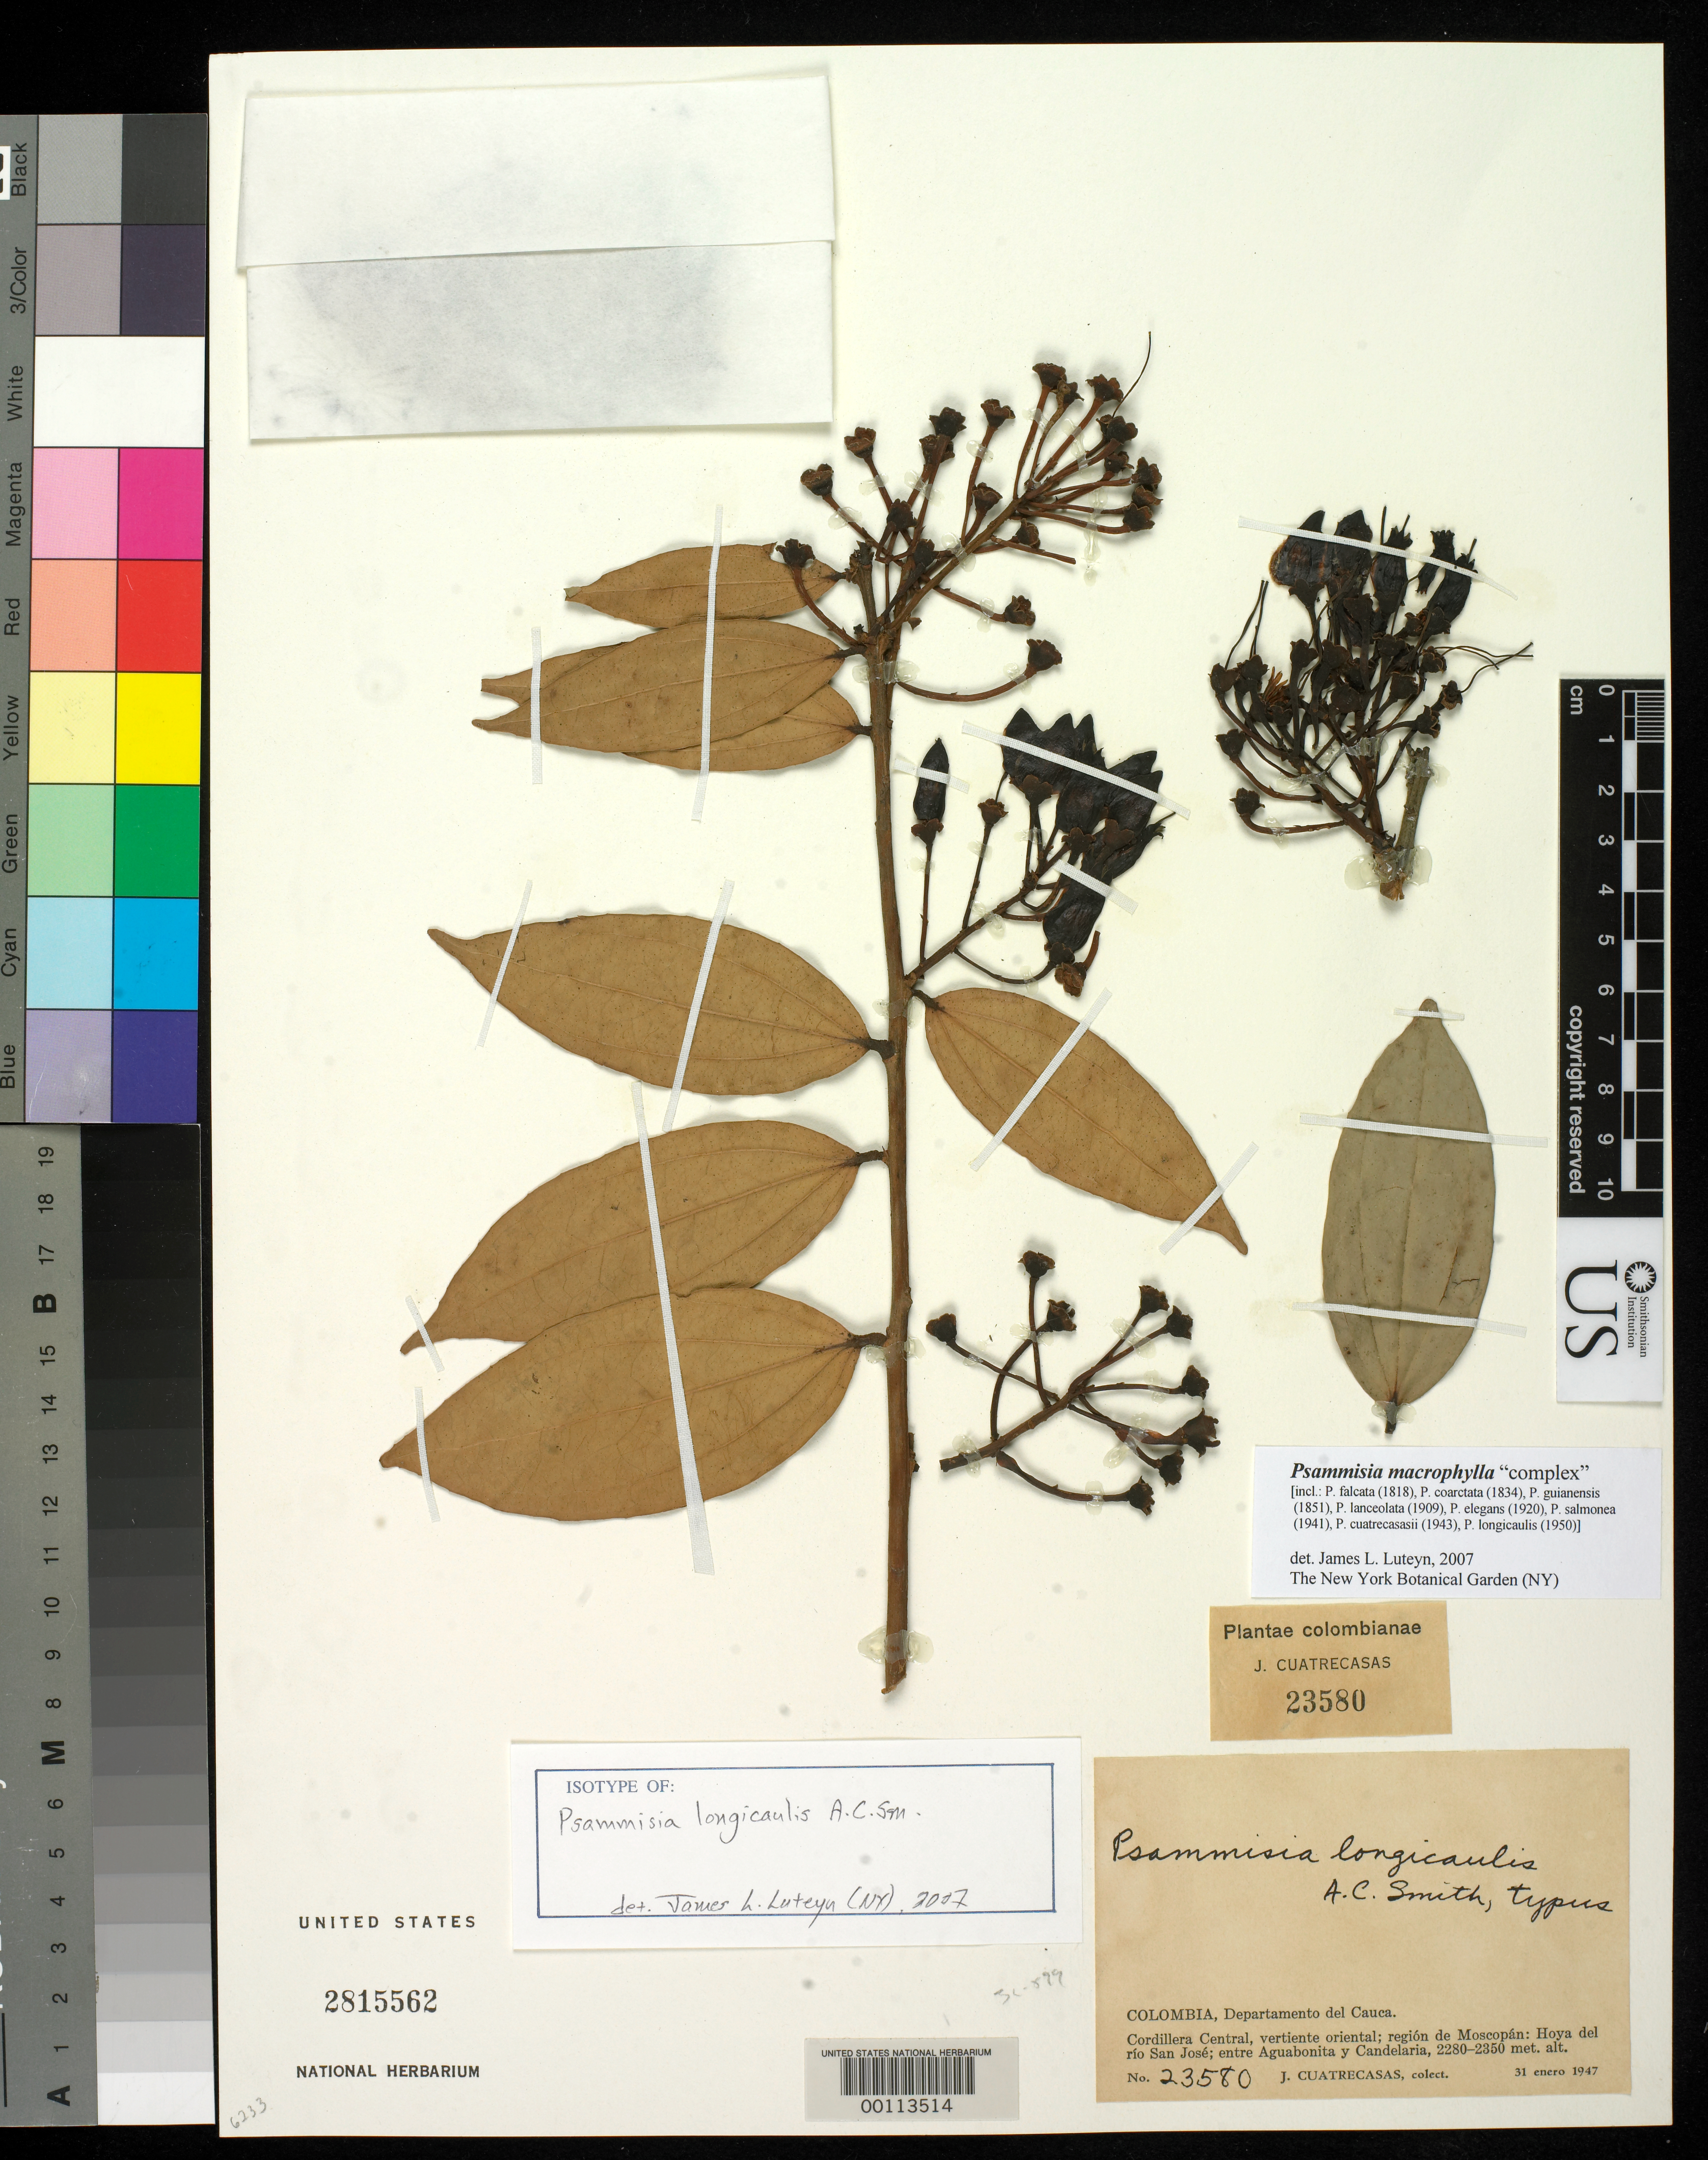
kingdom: Plantae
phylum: Tracheophyta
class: Magnoliopsida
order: Ericales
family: Ericaceae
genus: Psammisia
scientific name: Psammisia longicaulis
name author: A.C. Sm.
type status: Isotype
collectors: J. Cuatrecasas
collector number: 23580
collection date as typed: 31 Jan 1947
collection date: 1947-01-31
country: Colombia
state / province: Cauca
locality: Moscopan, Valley of Rio San Jose, between Agua Bonita & Candelaria, E slope of Central Cordillera.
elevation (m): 2280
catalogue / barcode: US 2815562